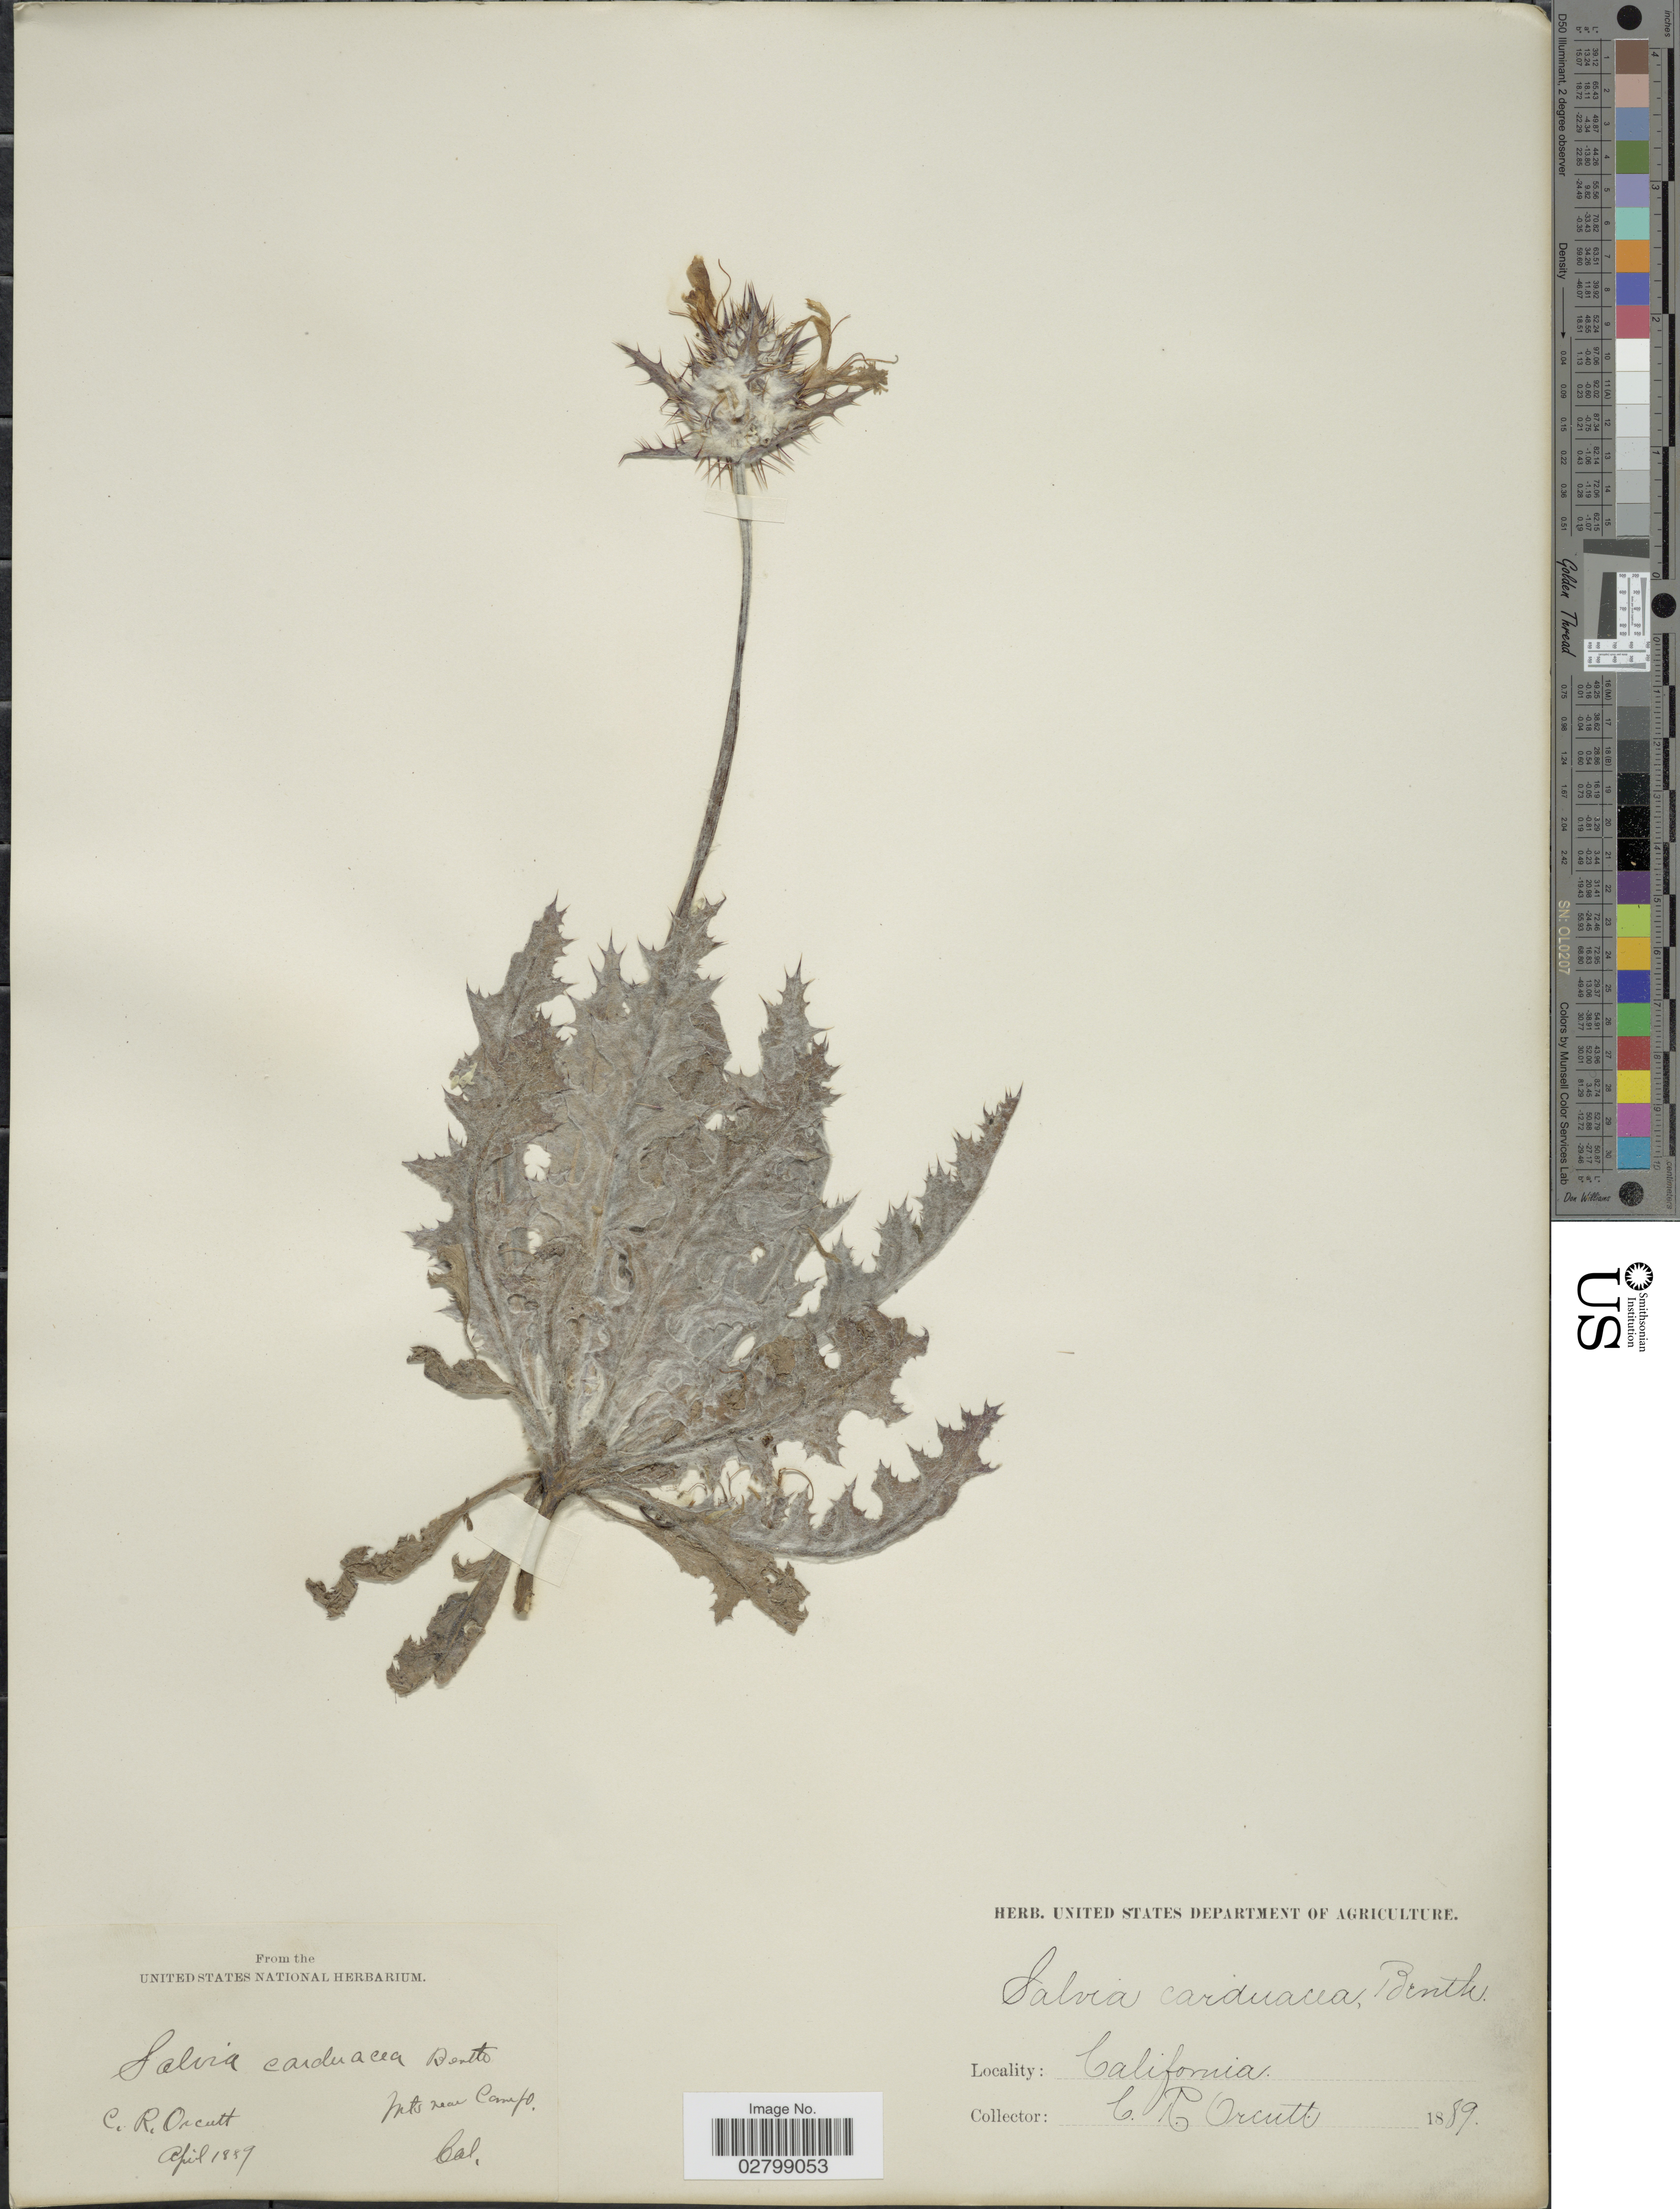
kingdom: Plantae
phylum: Tracheophyta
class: Magnoliopsida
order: Lamiales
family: Lamiaceae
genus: Salvia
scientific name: Salvia carduacea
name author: Benth.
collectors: C. R. Orcutt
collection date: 1889-04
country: United States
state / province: California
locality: Mts. near Campo